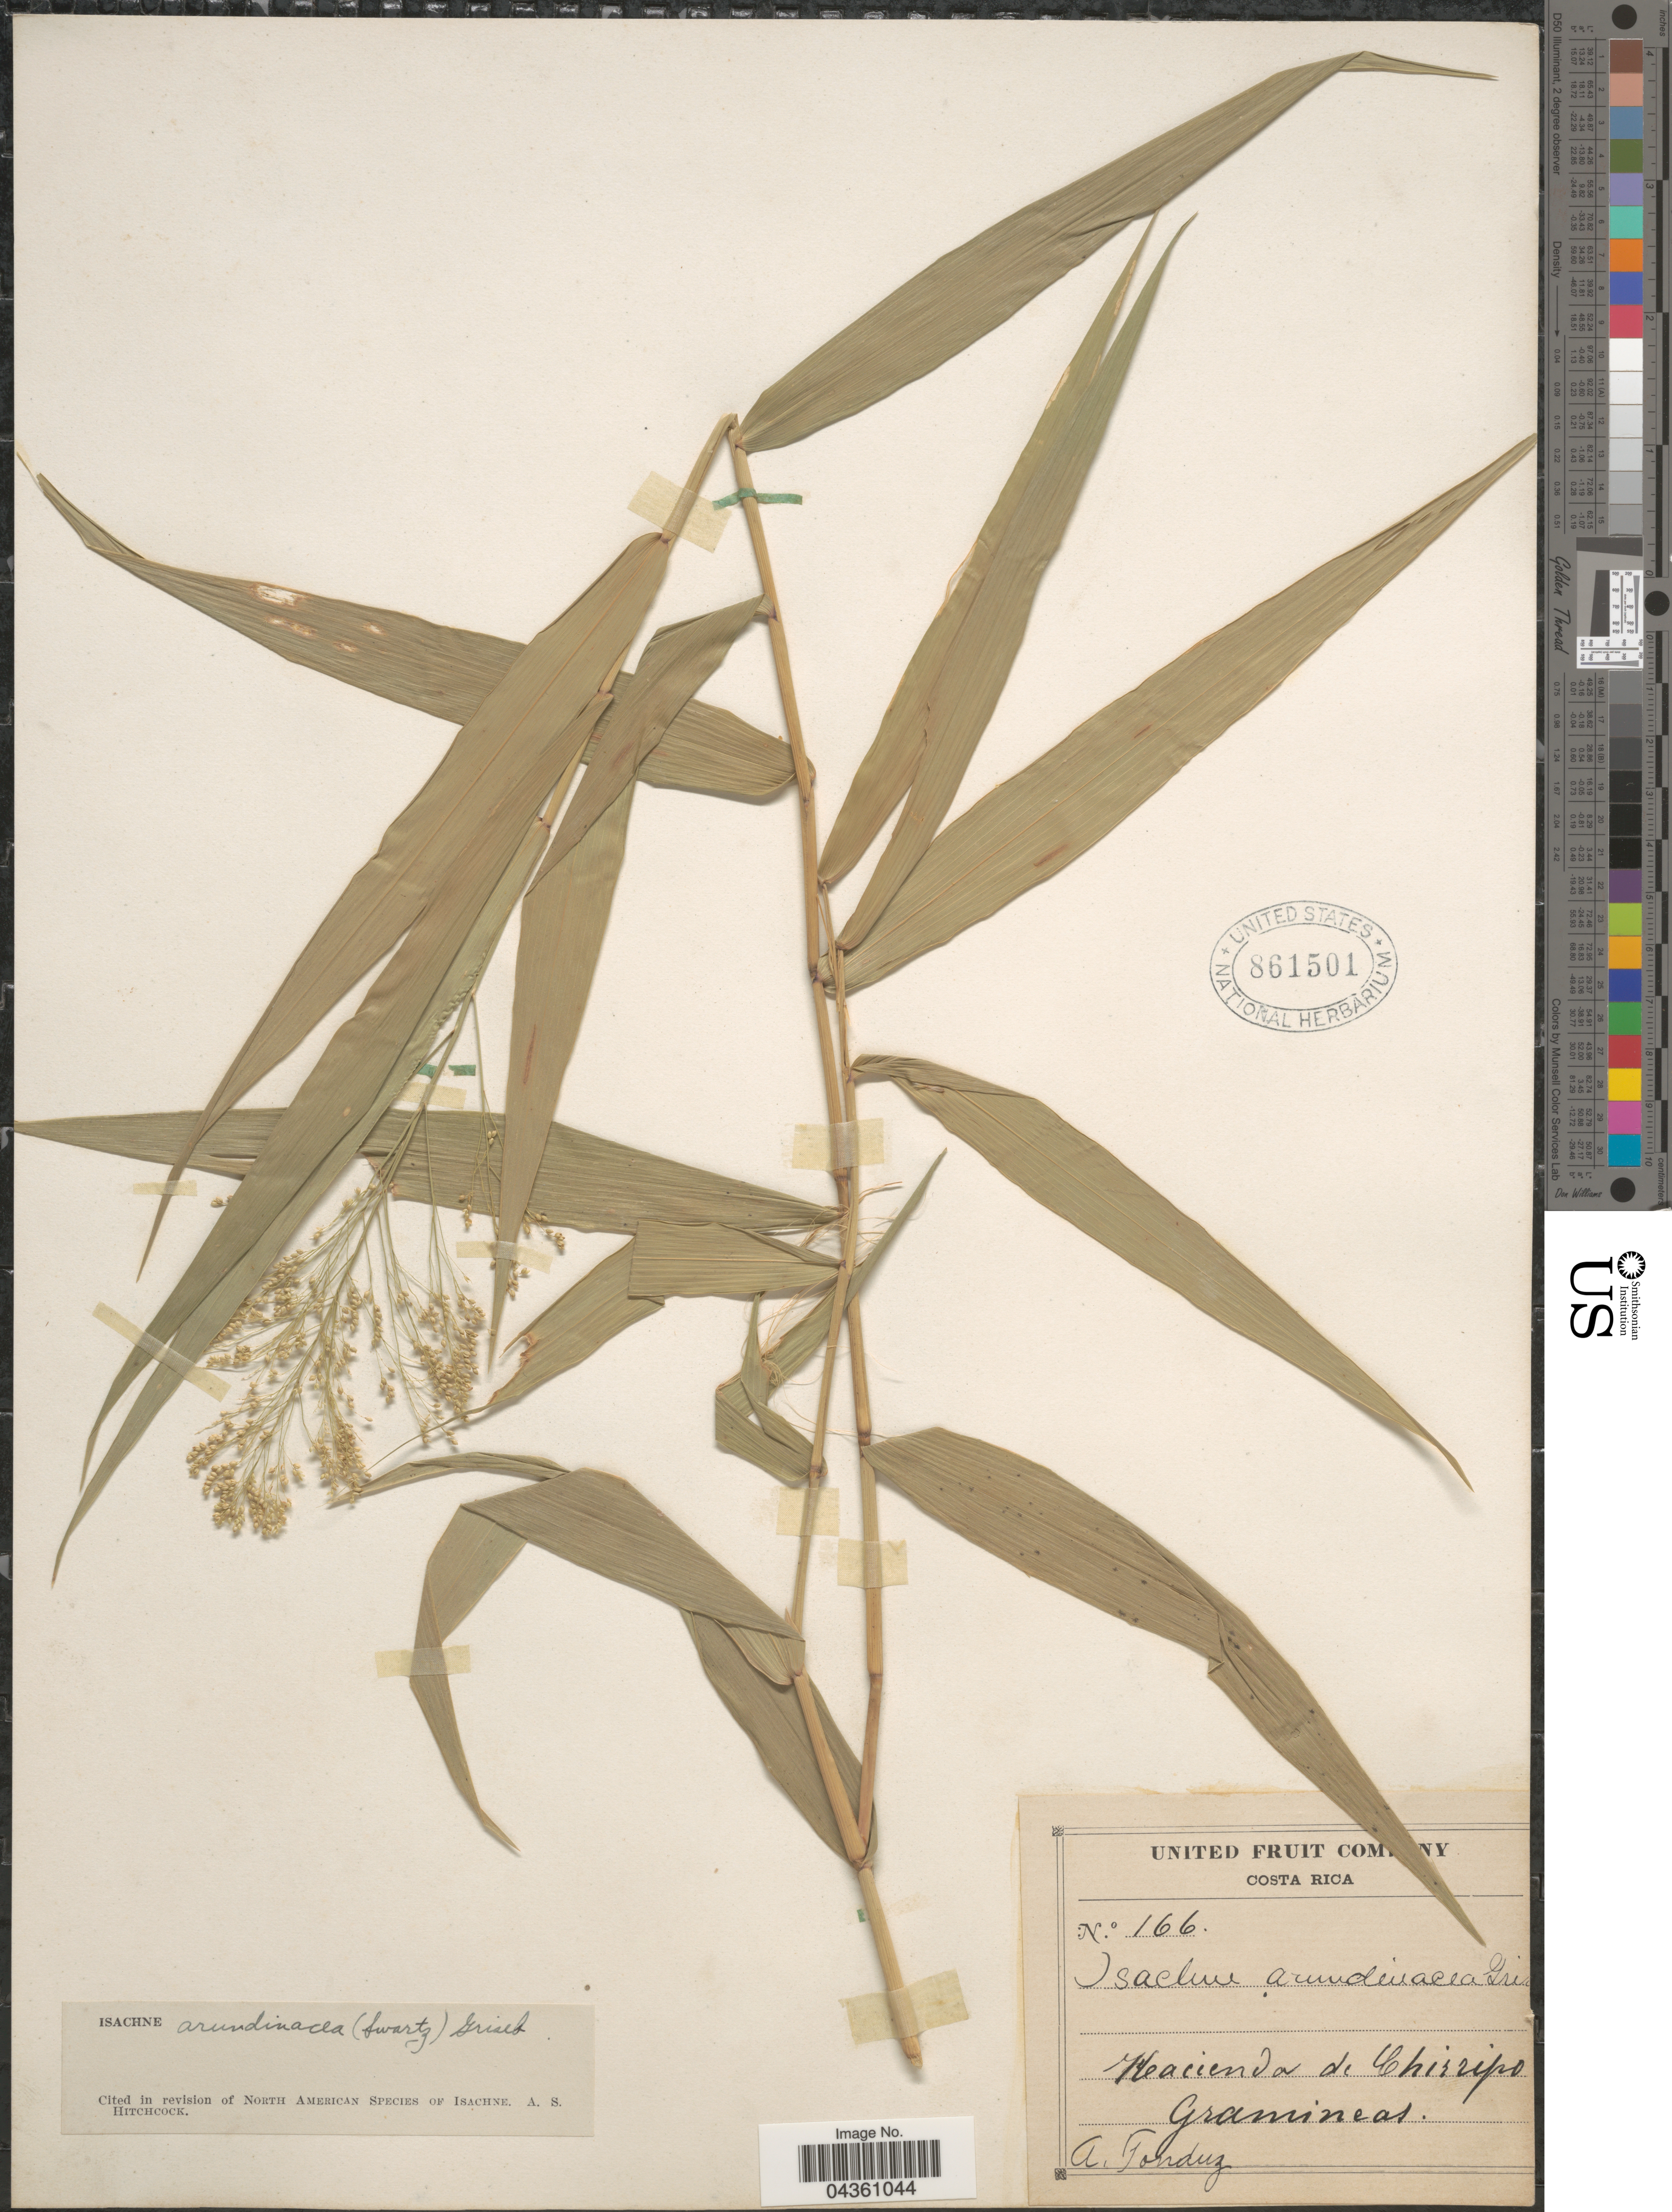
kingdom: Plantae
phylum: Tracheophyta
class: Liliopsida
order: Poales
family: Poaceae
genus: Isachne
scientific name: Isachne arundinacea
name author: (Sw.) Griseb.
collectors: A. Tonduz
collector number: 166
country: Costa Rica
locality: Hacienda de Chirripo.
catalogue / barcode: US 861501